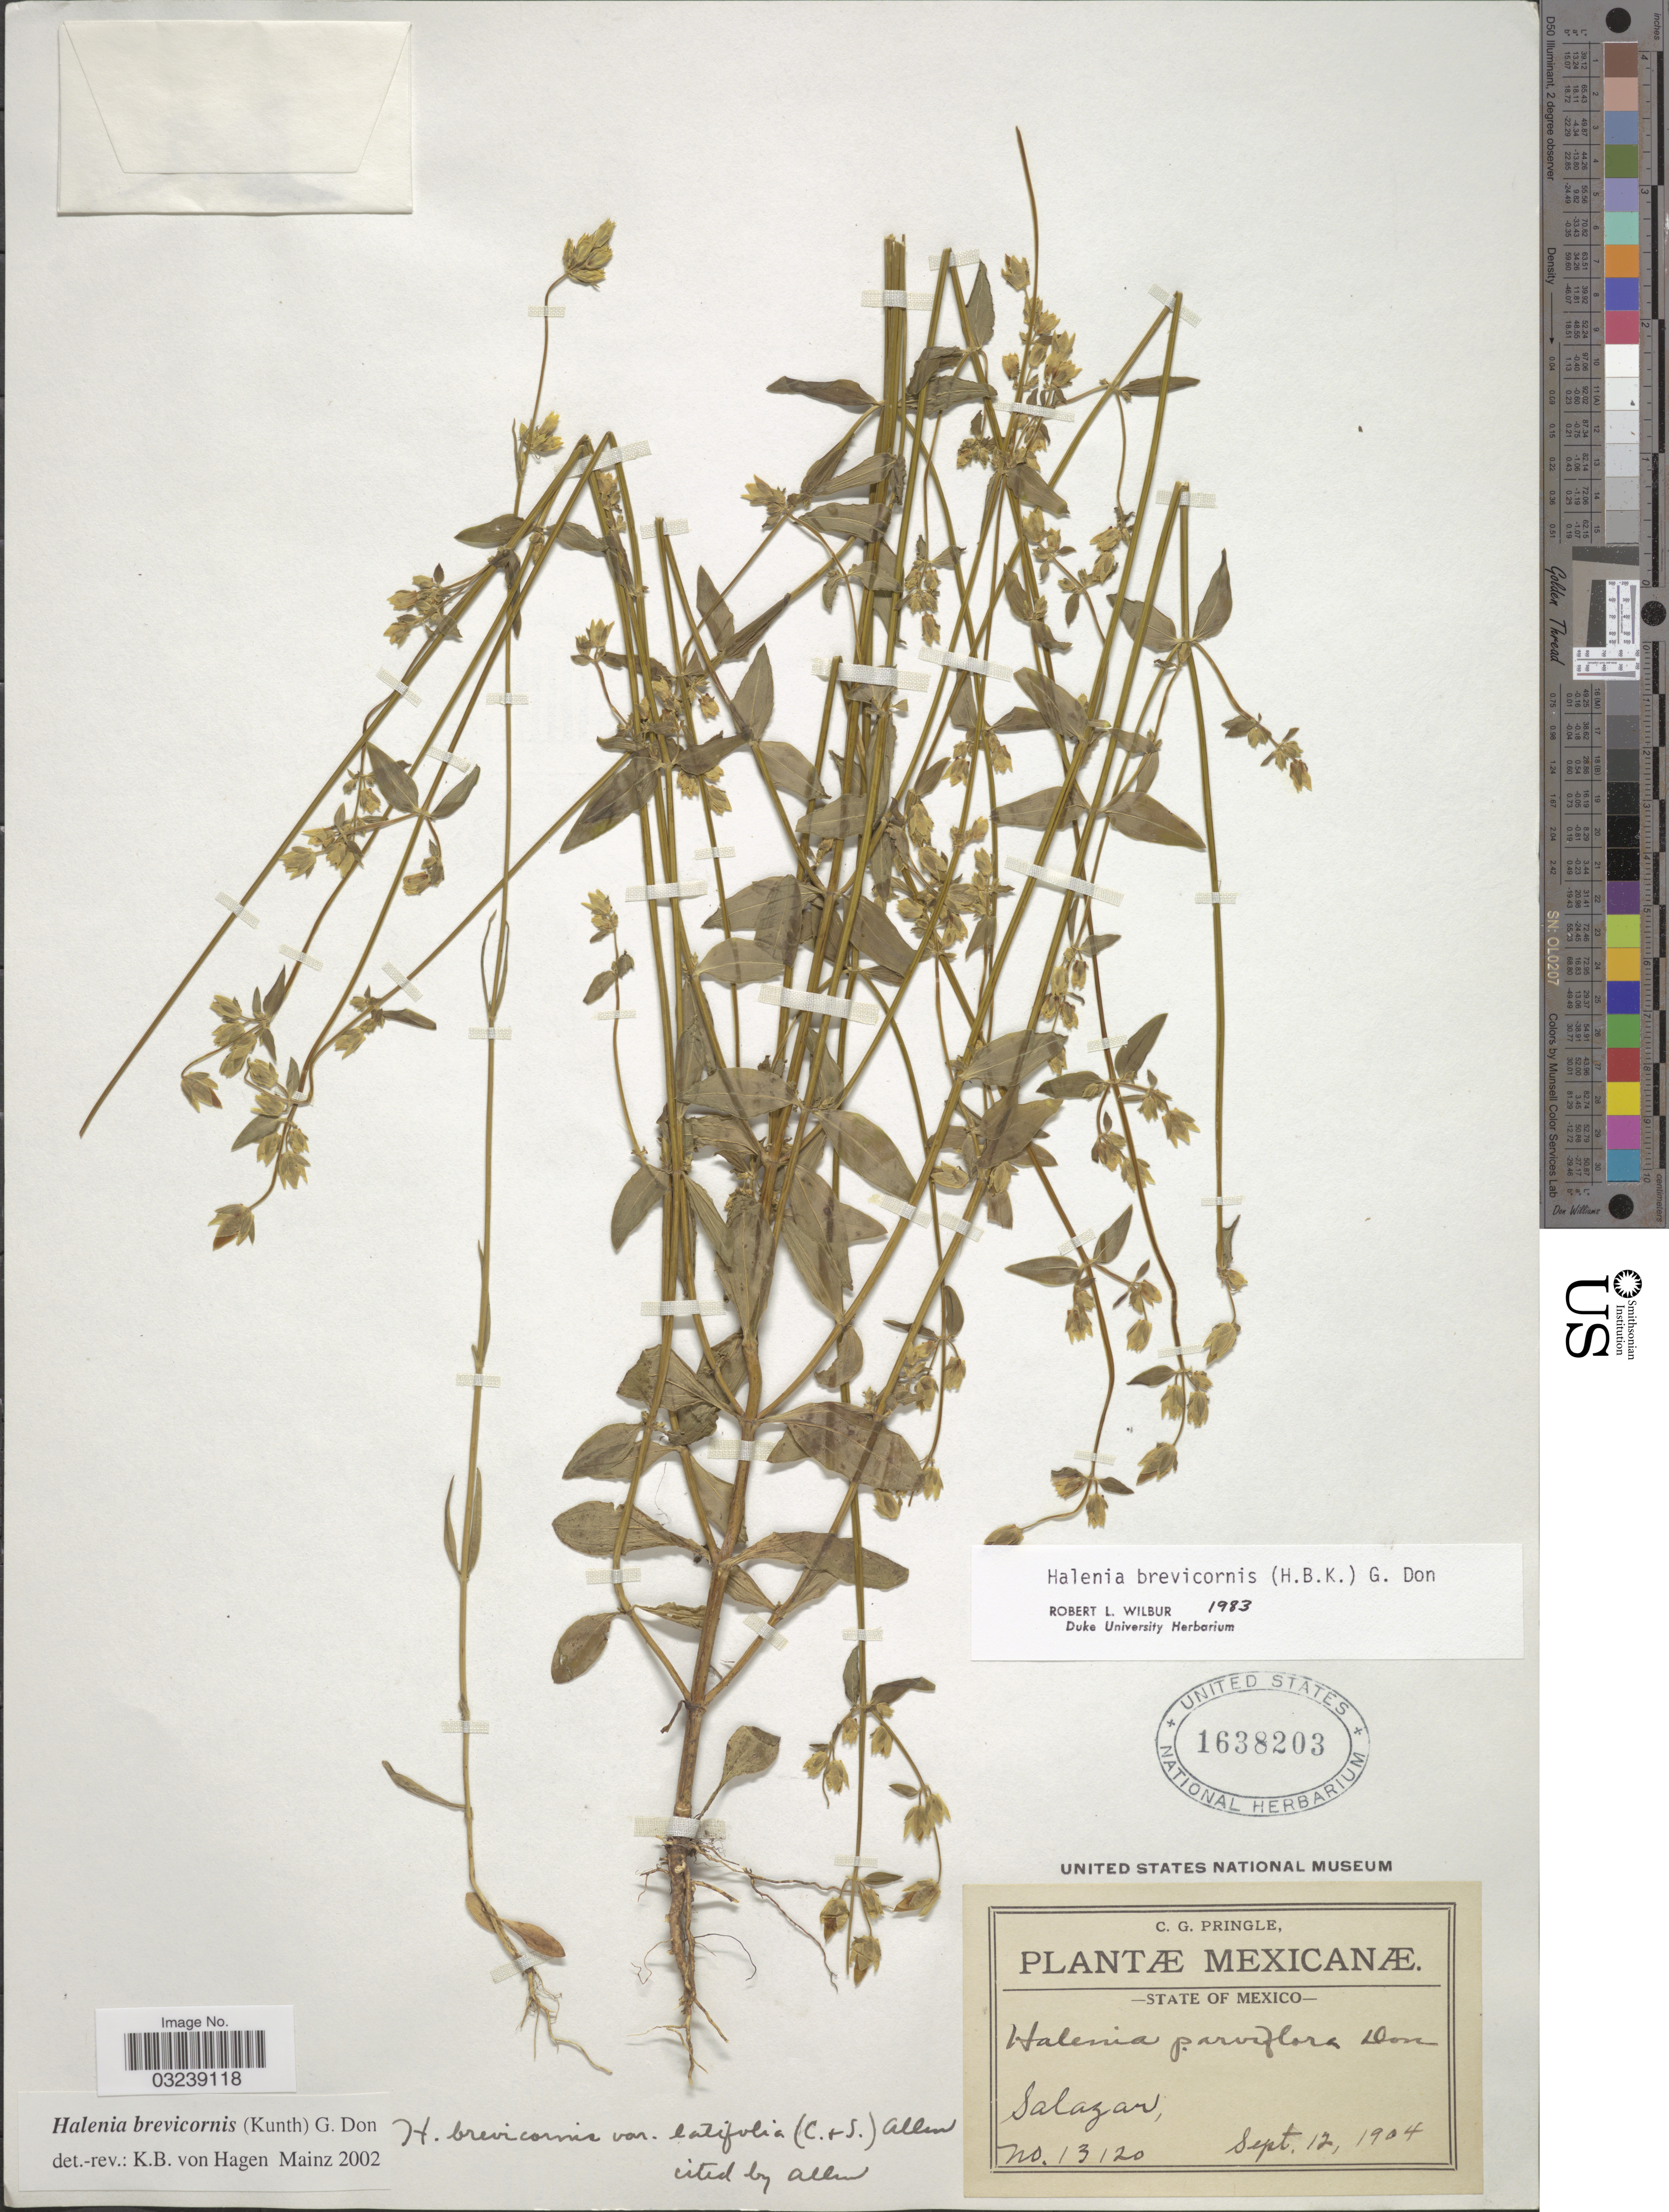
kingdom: Plantae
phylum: Tracheophyta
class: Magnoliopsida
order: Gentianales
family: Gentianaceae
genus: Halenia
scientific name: Halenia brevicornis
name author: (Kunth) G. Don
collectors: C. G. Pringle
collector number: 13120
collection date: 1904-09-12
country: Mexico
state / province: México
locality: Salazar.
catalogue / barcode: US 1638203